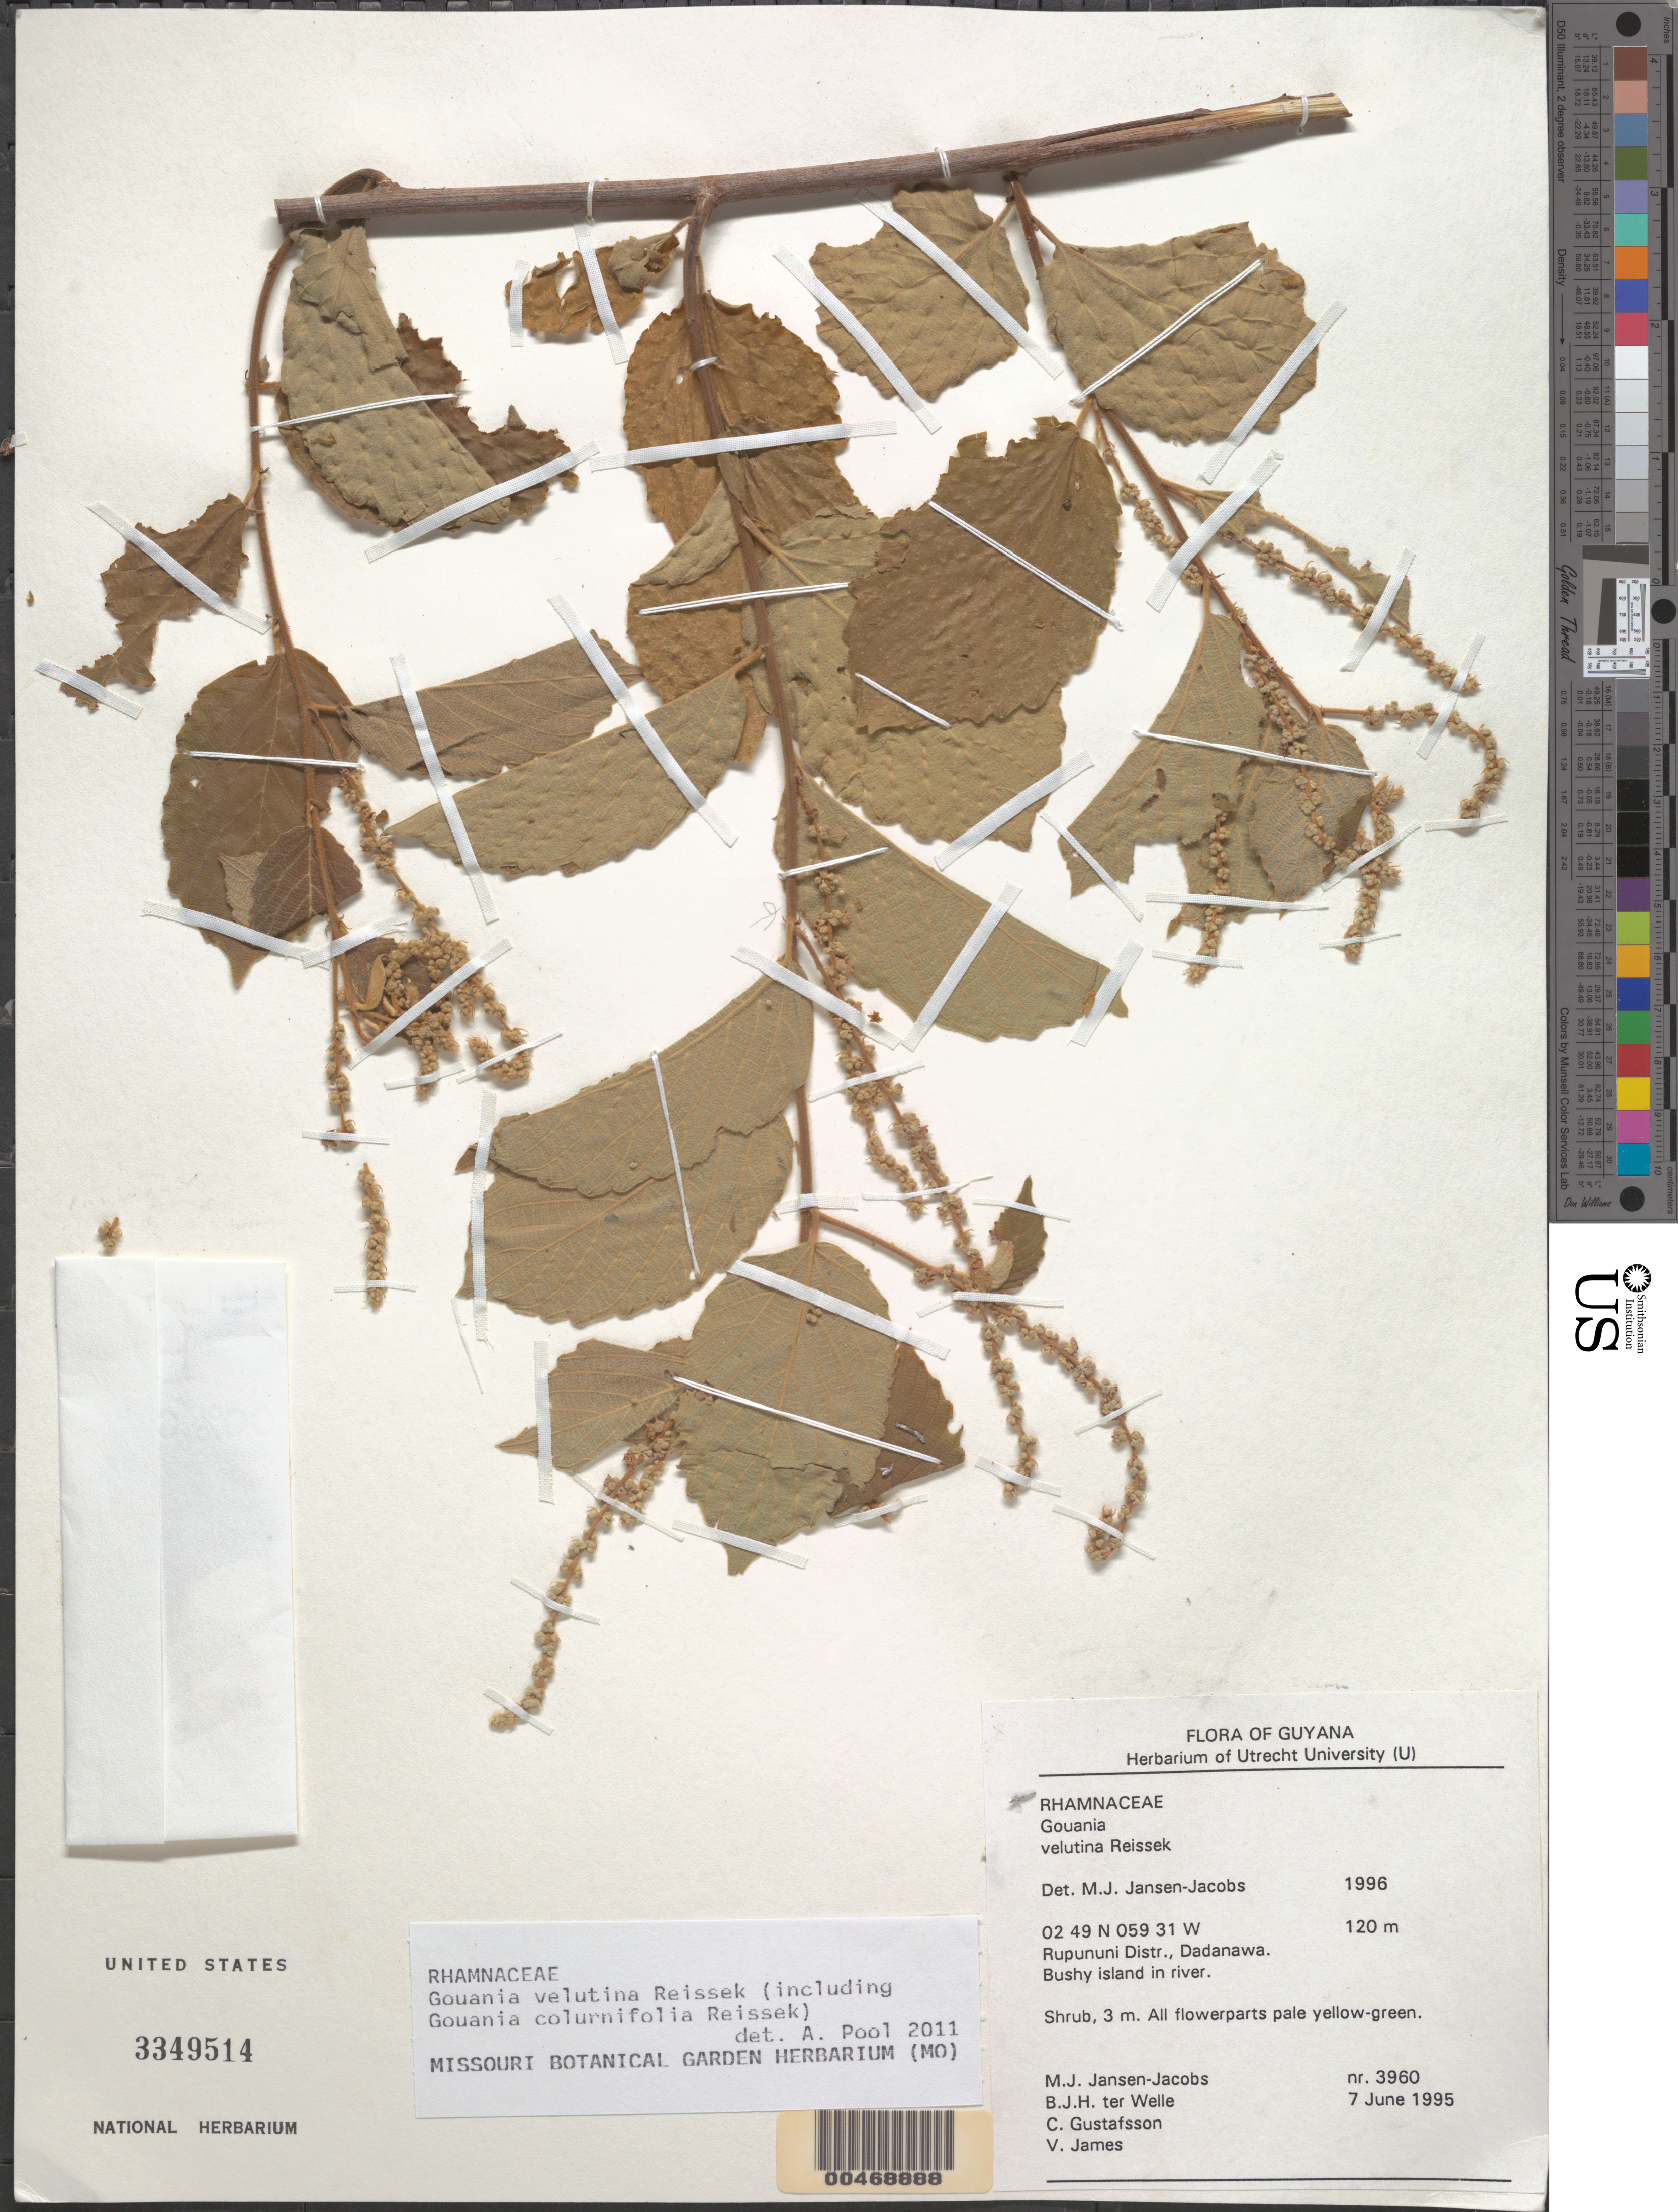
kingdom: Plantae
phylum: Tracheophyta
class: Magnoliopsida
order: Rosales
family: Rhamnaceae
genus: Gouania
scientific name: Gouania velutina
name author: Reissek in Mart.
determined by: Pool, A., (MO), Missouri Botanical Garden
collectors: M. J. Jansen-Jacobs, B. Welle, C. G. Gustafsson & V. James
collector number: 3960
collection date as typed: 7-Jun-95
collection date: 1995-06-07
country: Guyana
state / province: U. Takutu-U. Essequibo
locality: Dadanawa, Rupununi River, Rupununi District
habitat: Bushy island in river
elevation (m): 120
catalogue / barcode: US 3349514